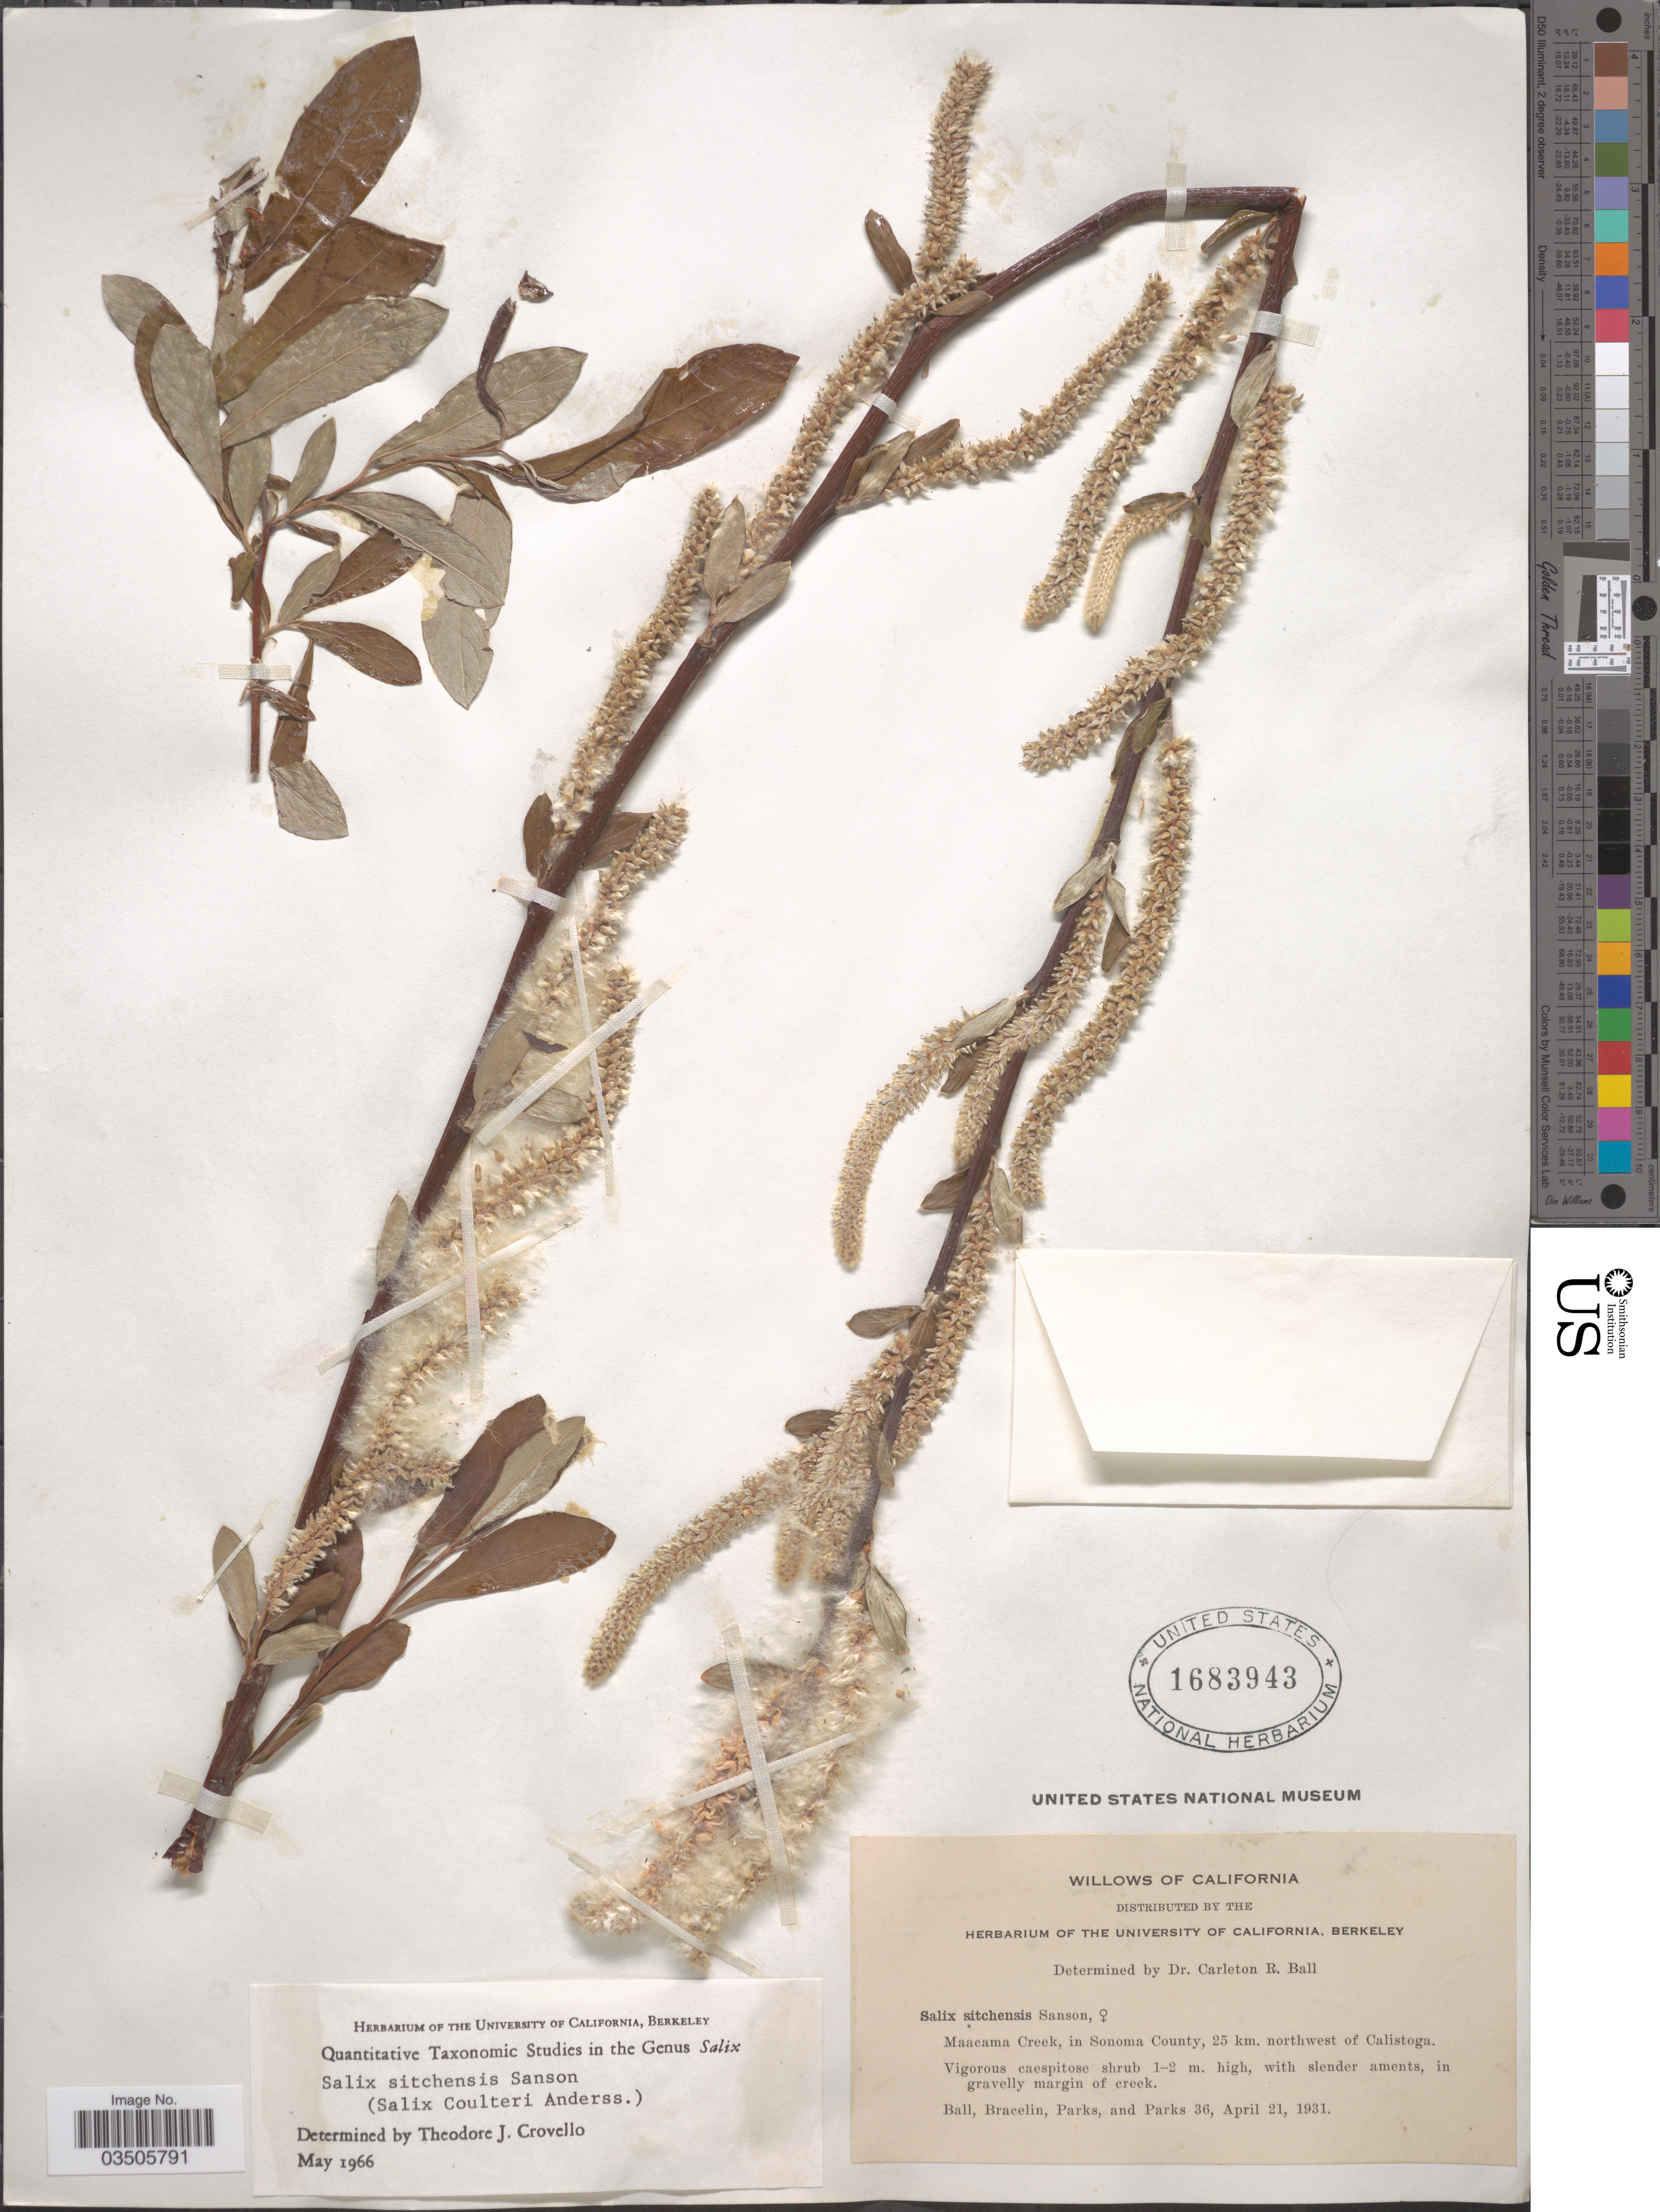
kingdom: Plantae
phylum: Tracheophyta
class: Magnoliopsida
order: Malpighiales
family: Salicaceae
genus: Salix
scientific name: Salix sitchensis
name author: Sanson ex Bong.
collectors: -- Ball, Bracelin, Parks & Parks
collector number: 36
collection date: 1931-04-21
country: United States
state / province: California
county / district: Sonoma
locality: Maacama Creek, in Sonoma County, 25 km. northwest of Calistoga.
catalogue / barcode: US 1683943